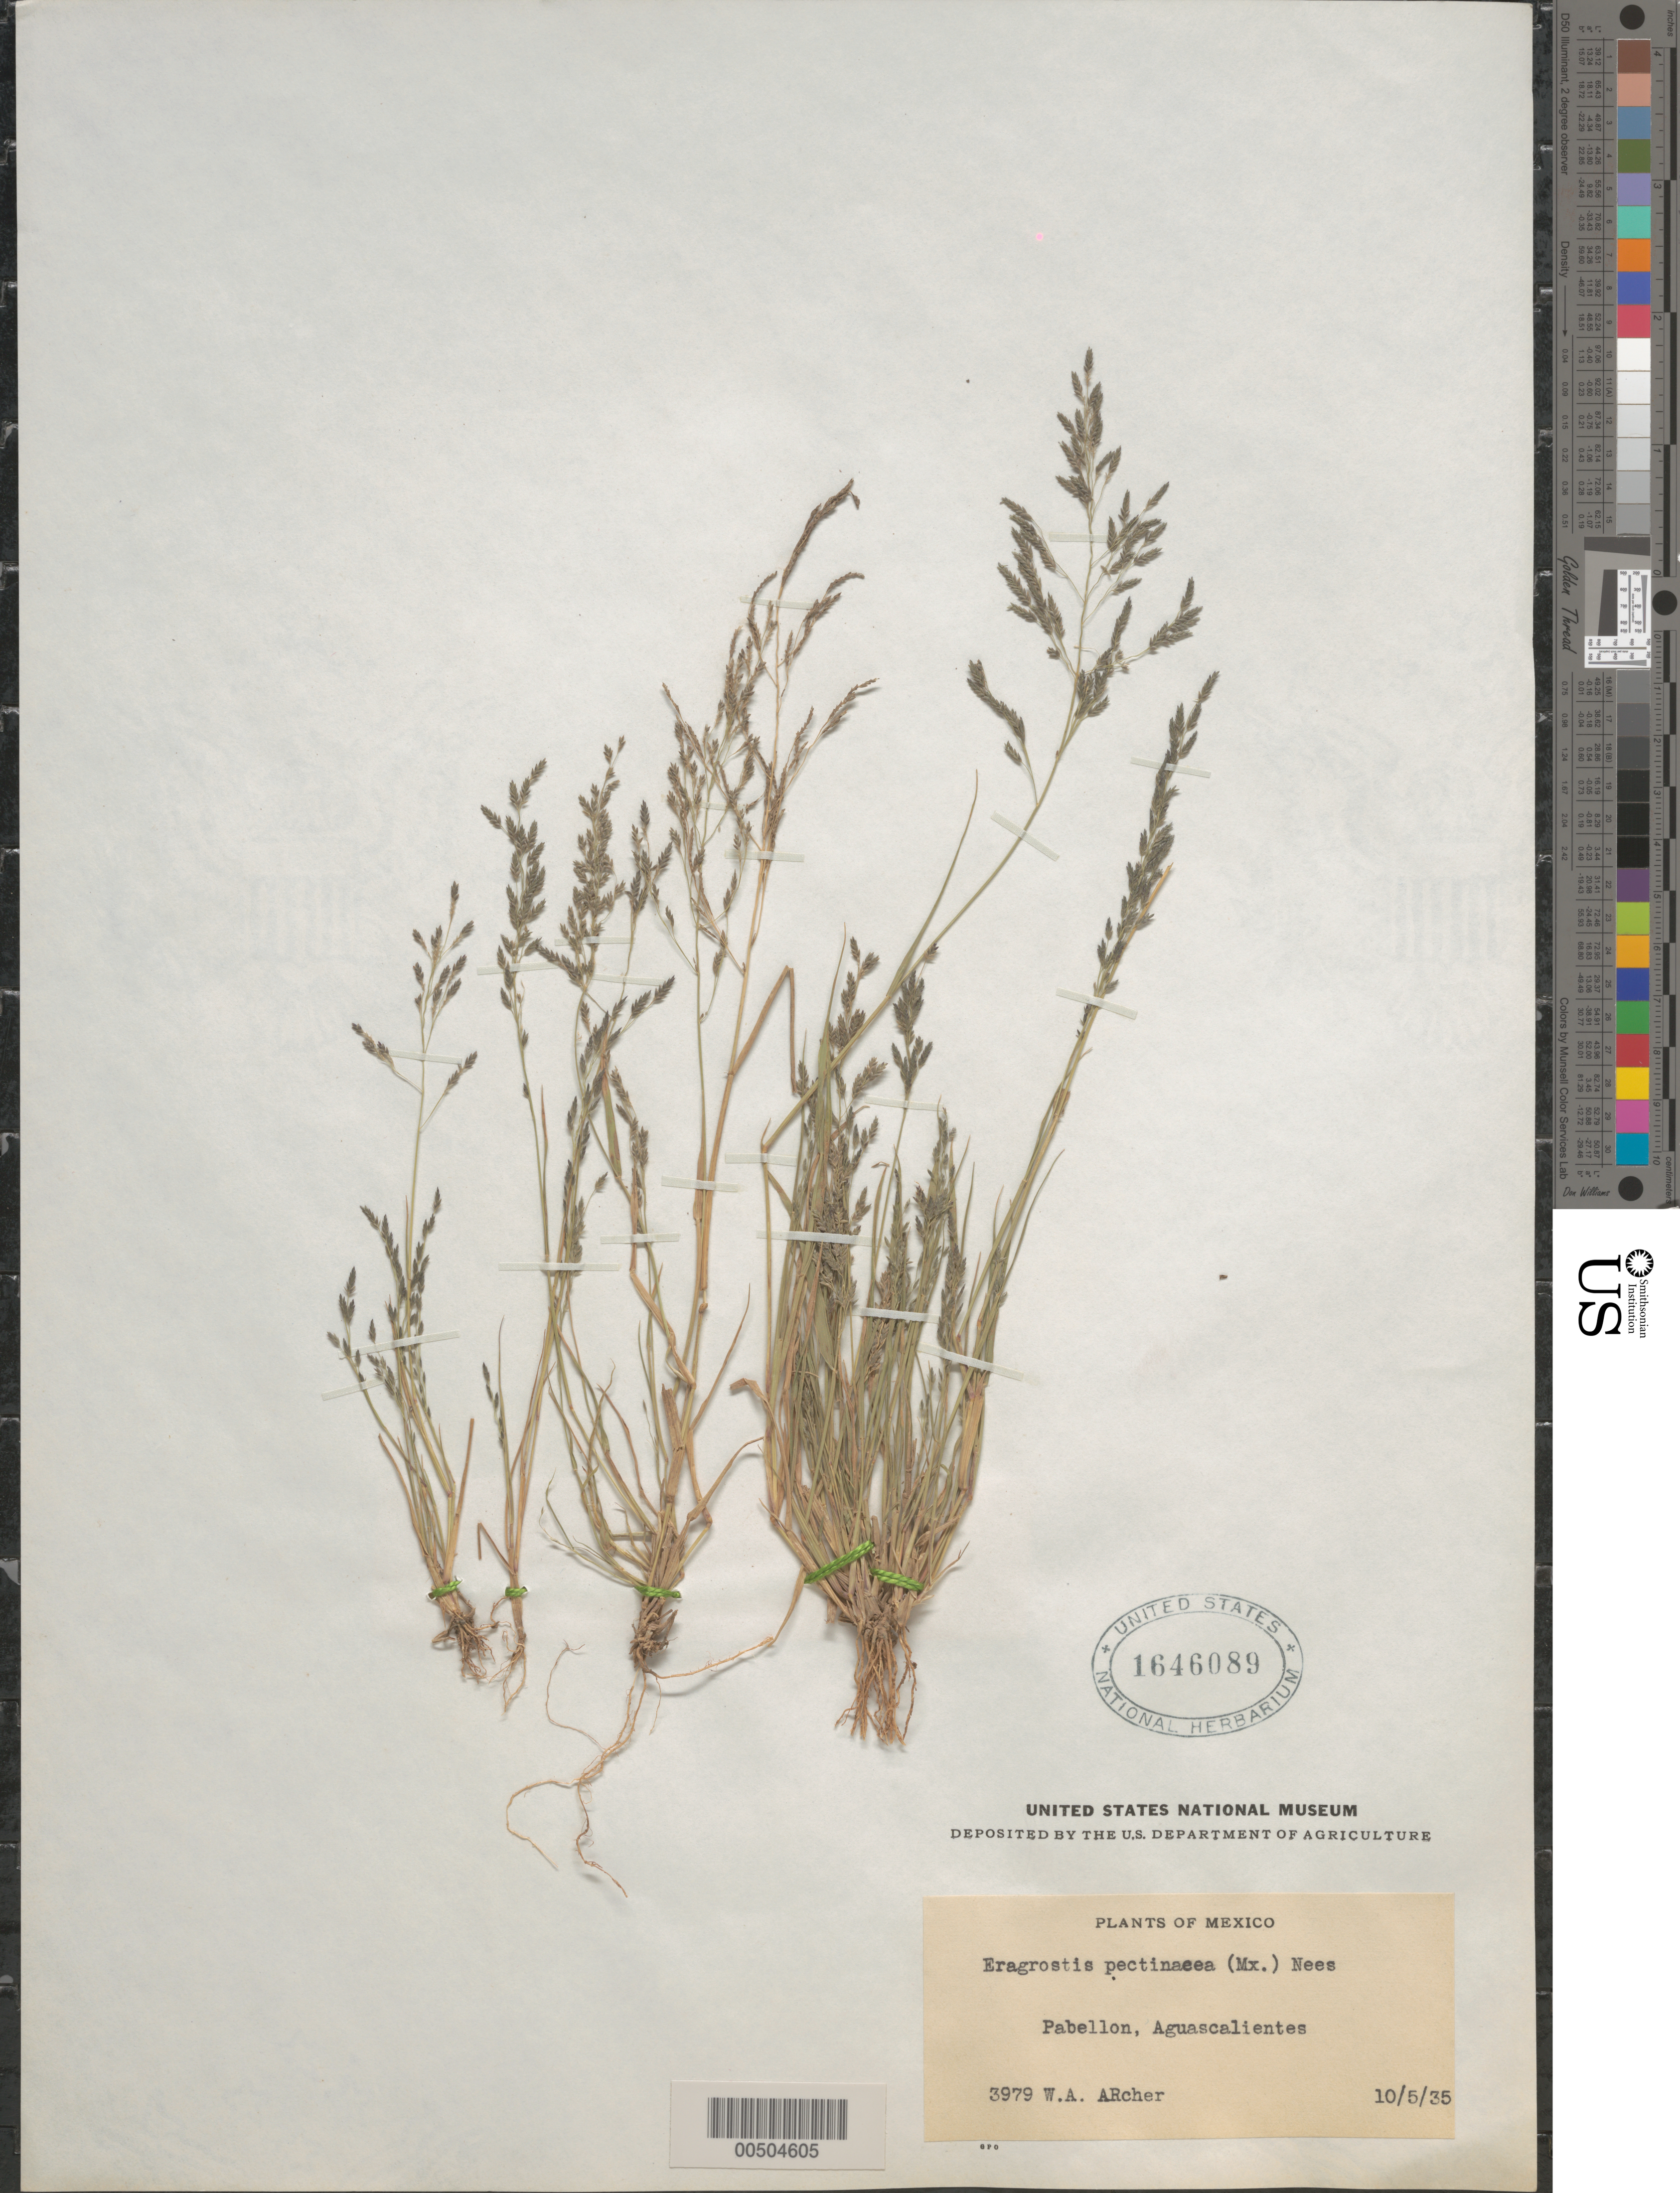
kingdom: Plantae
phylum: Tracheophyta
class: Liliopsida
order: Poales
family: Poaceae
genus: Eragrostis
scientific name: Eragrostis pectinacea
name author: (Michx.) Nees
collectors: W. A. Archer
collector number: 3979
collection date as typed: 10 May 1935 or 5 Oct 1935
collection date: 1935-05-10 or 1935-10-05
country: Mexico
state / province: Aguascalientes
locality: Pabellon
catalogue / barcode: US 1646089